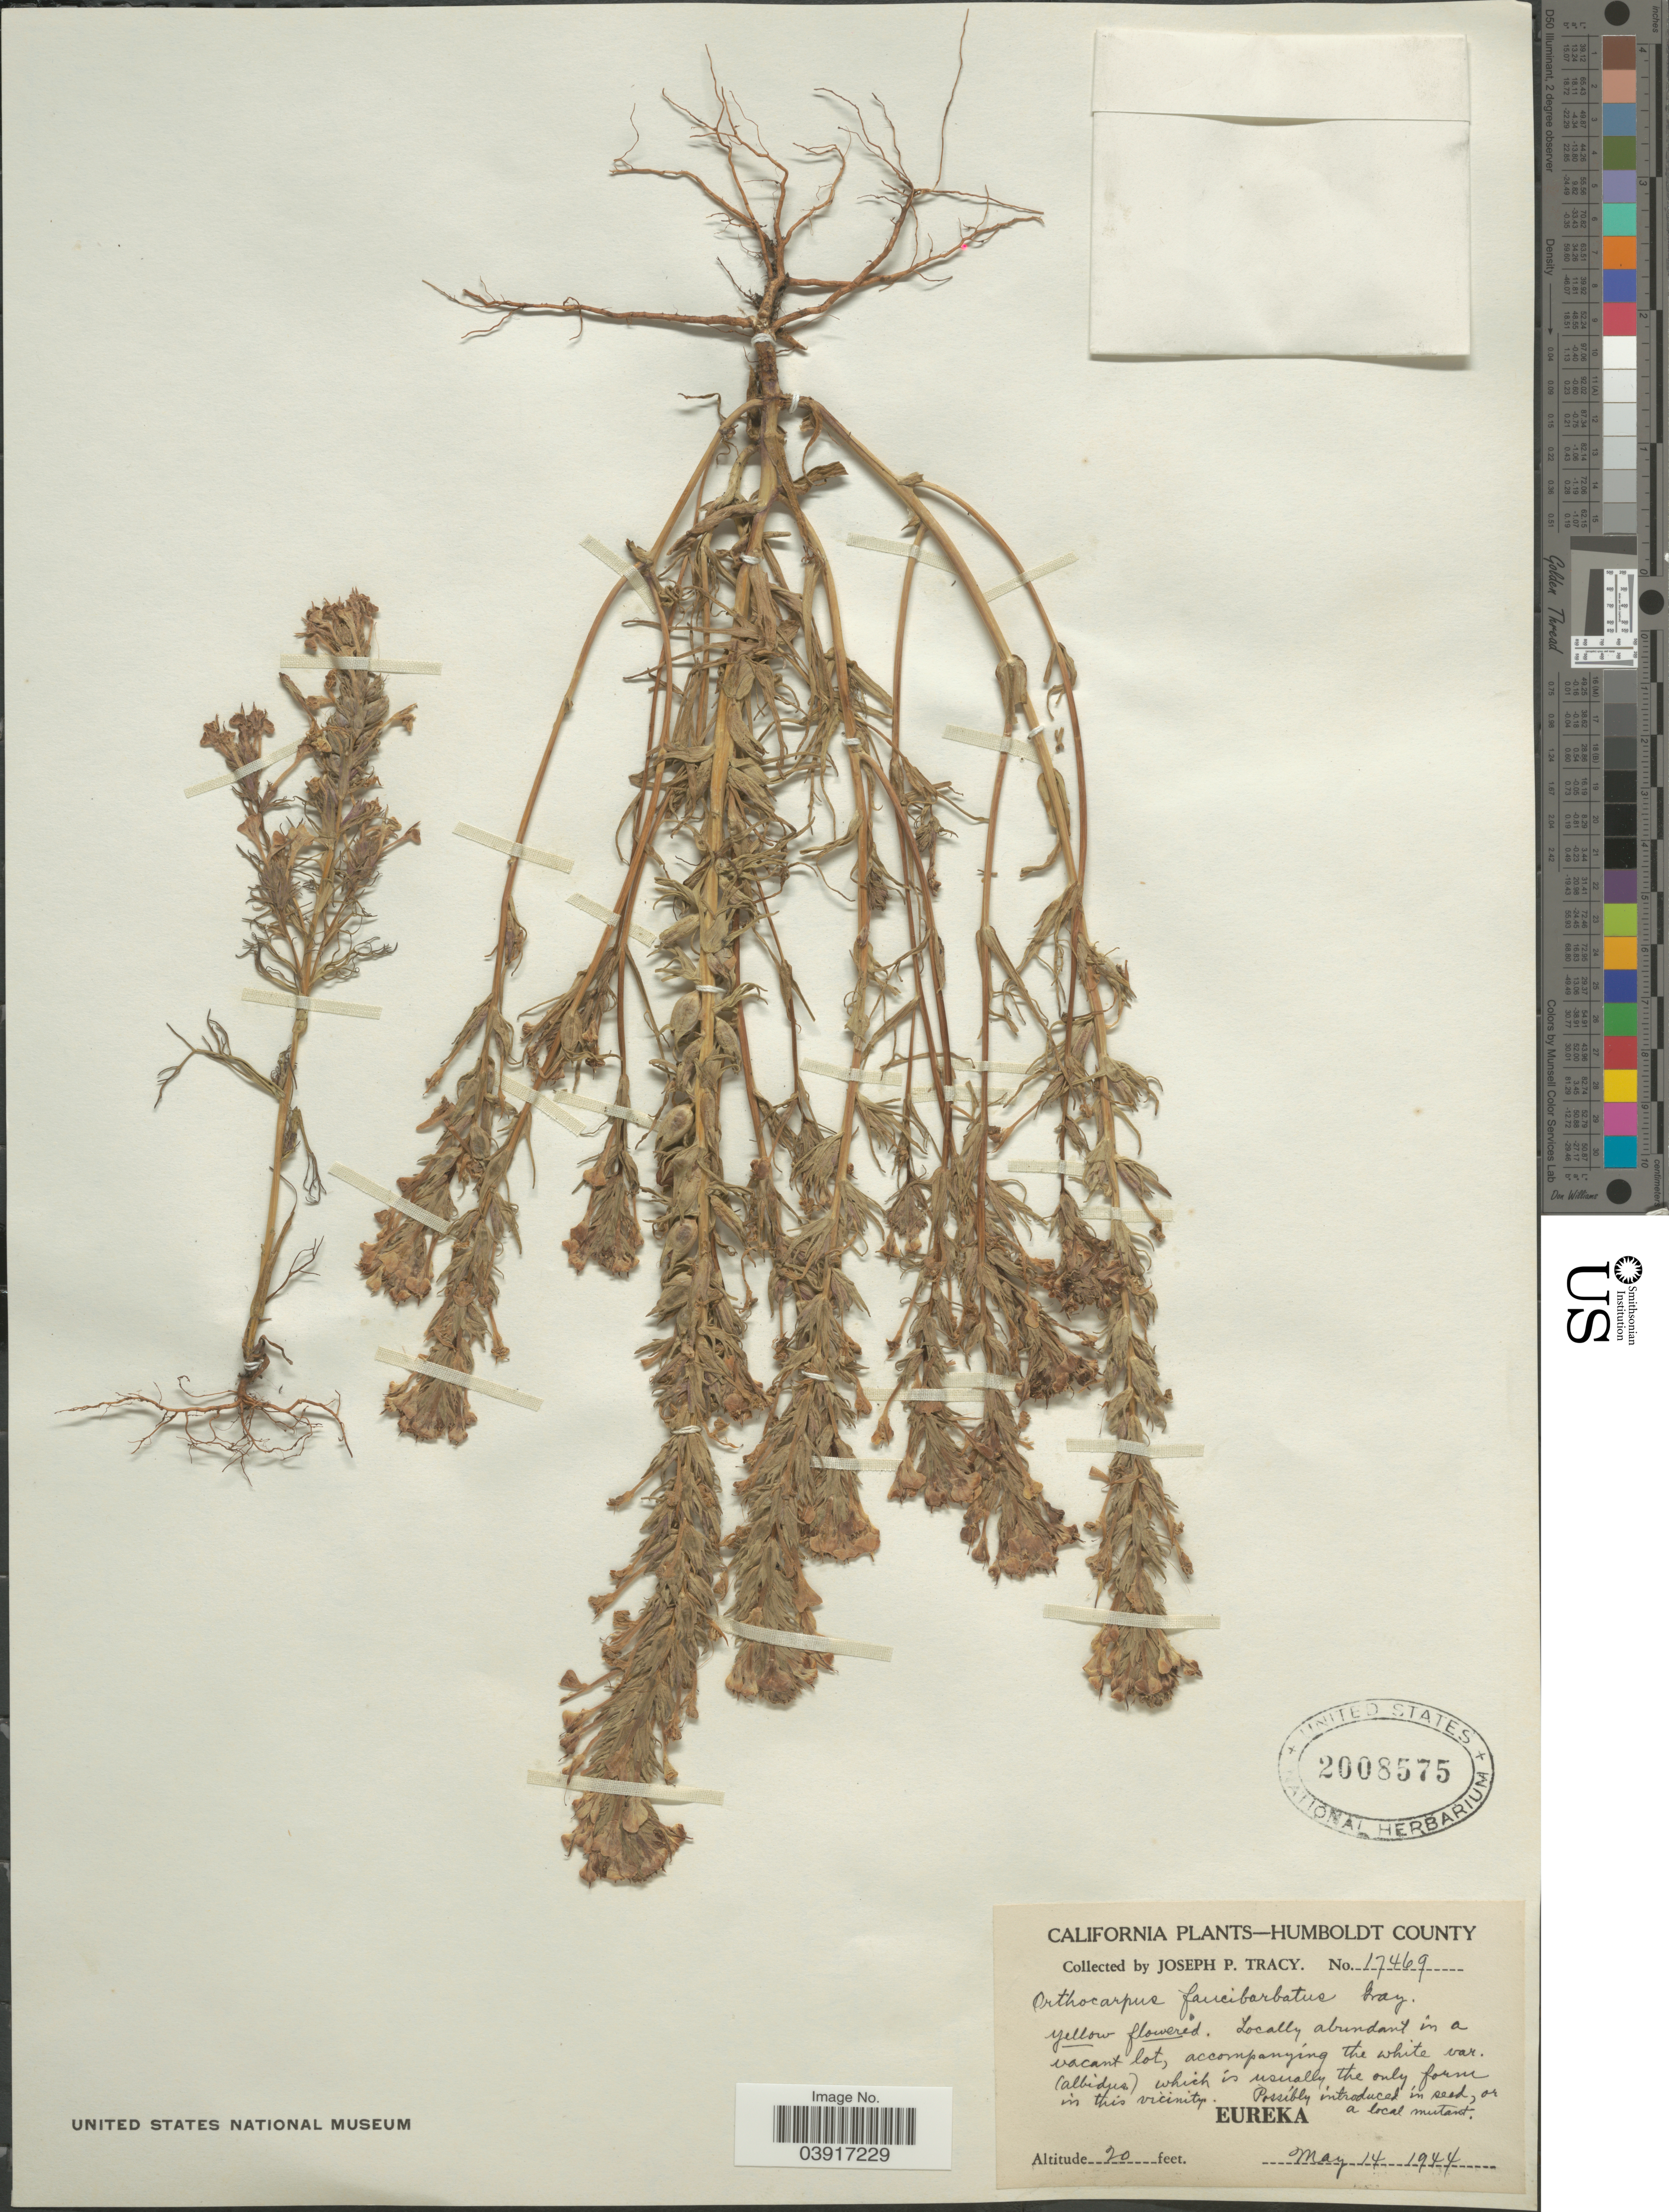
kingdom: Plantae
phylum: Tracheophyta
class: Magnoliopsida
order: Lamiales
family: Orobanchaceae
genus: Orthocarpus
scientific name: Orthocarpus faucibarbatus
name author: A. Gray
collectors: J. Tracy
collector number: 17469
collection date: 1944-05-14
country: United States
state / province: California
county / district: Humboldt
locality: Humboldt County. Eureka.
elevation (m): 6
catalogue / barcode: US 2008575